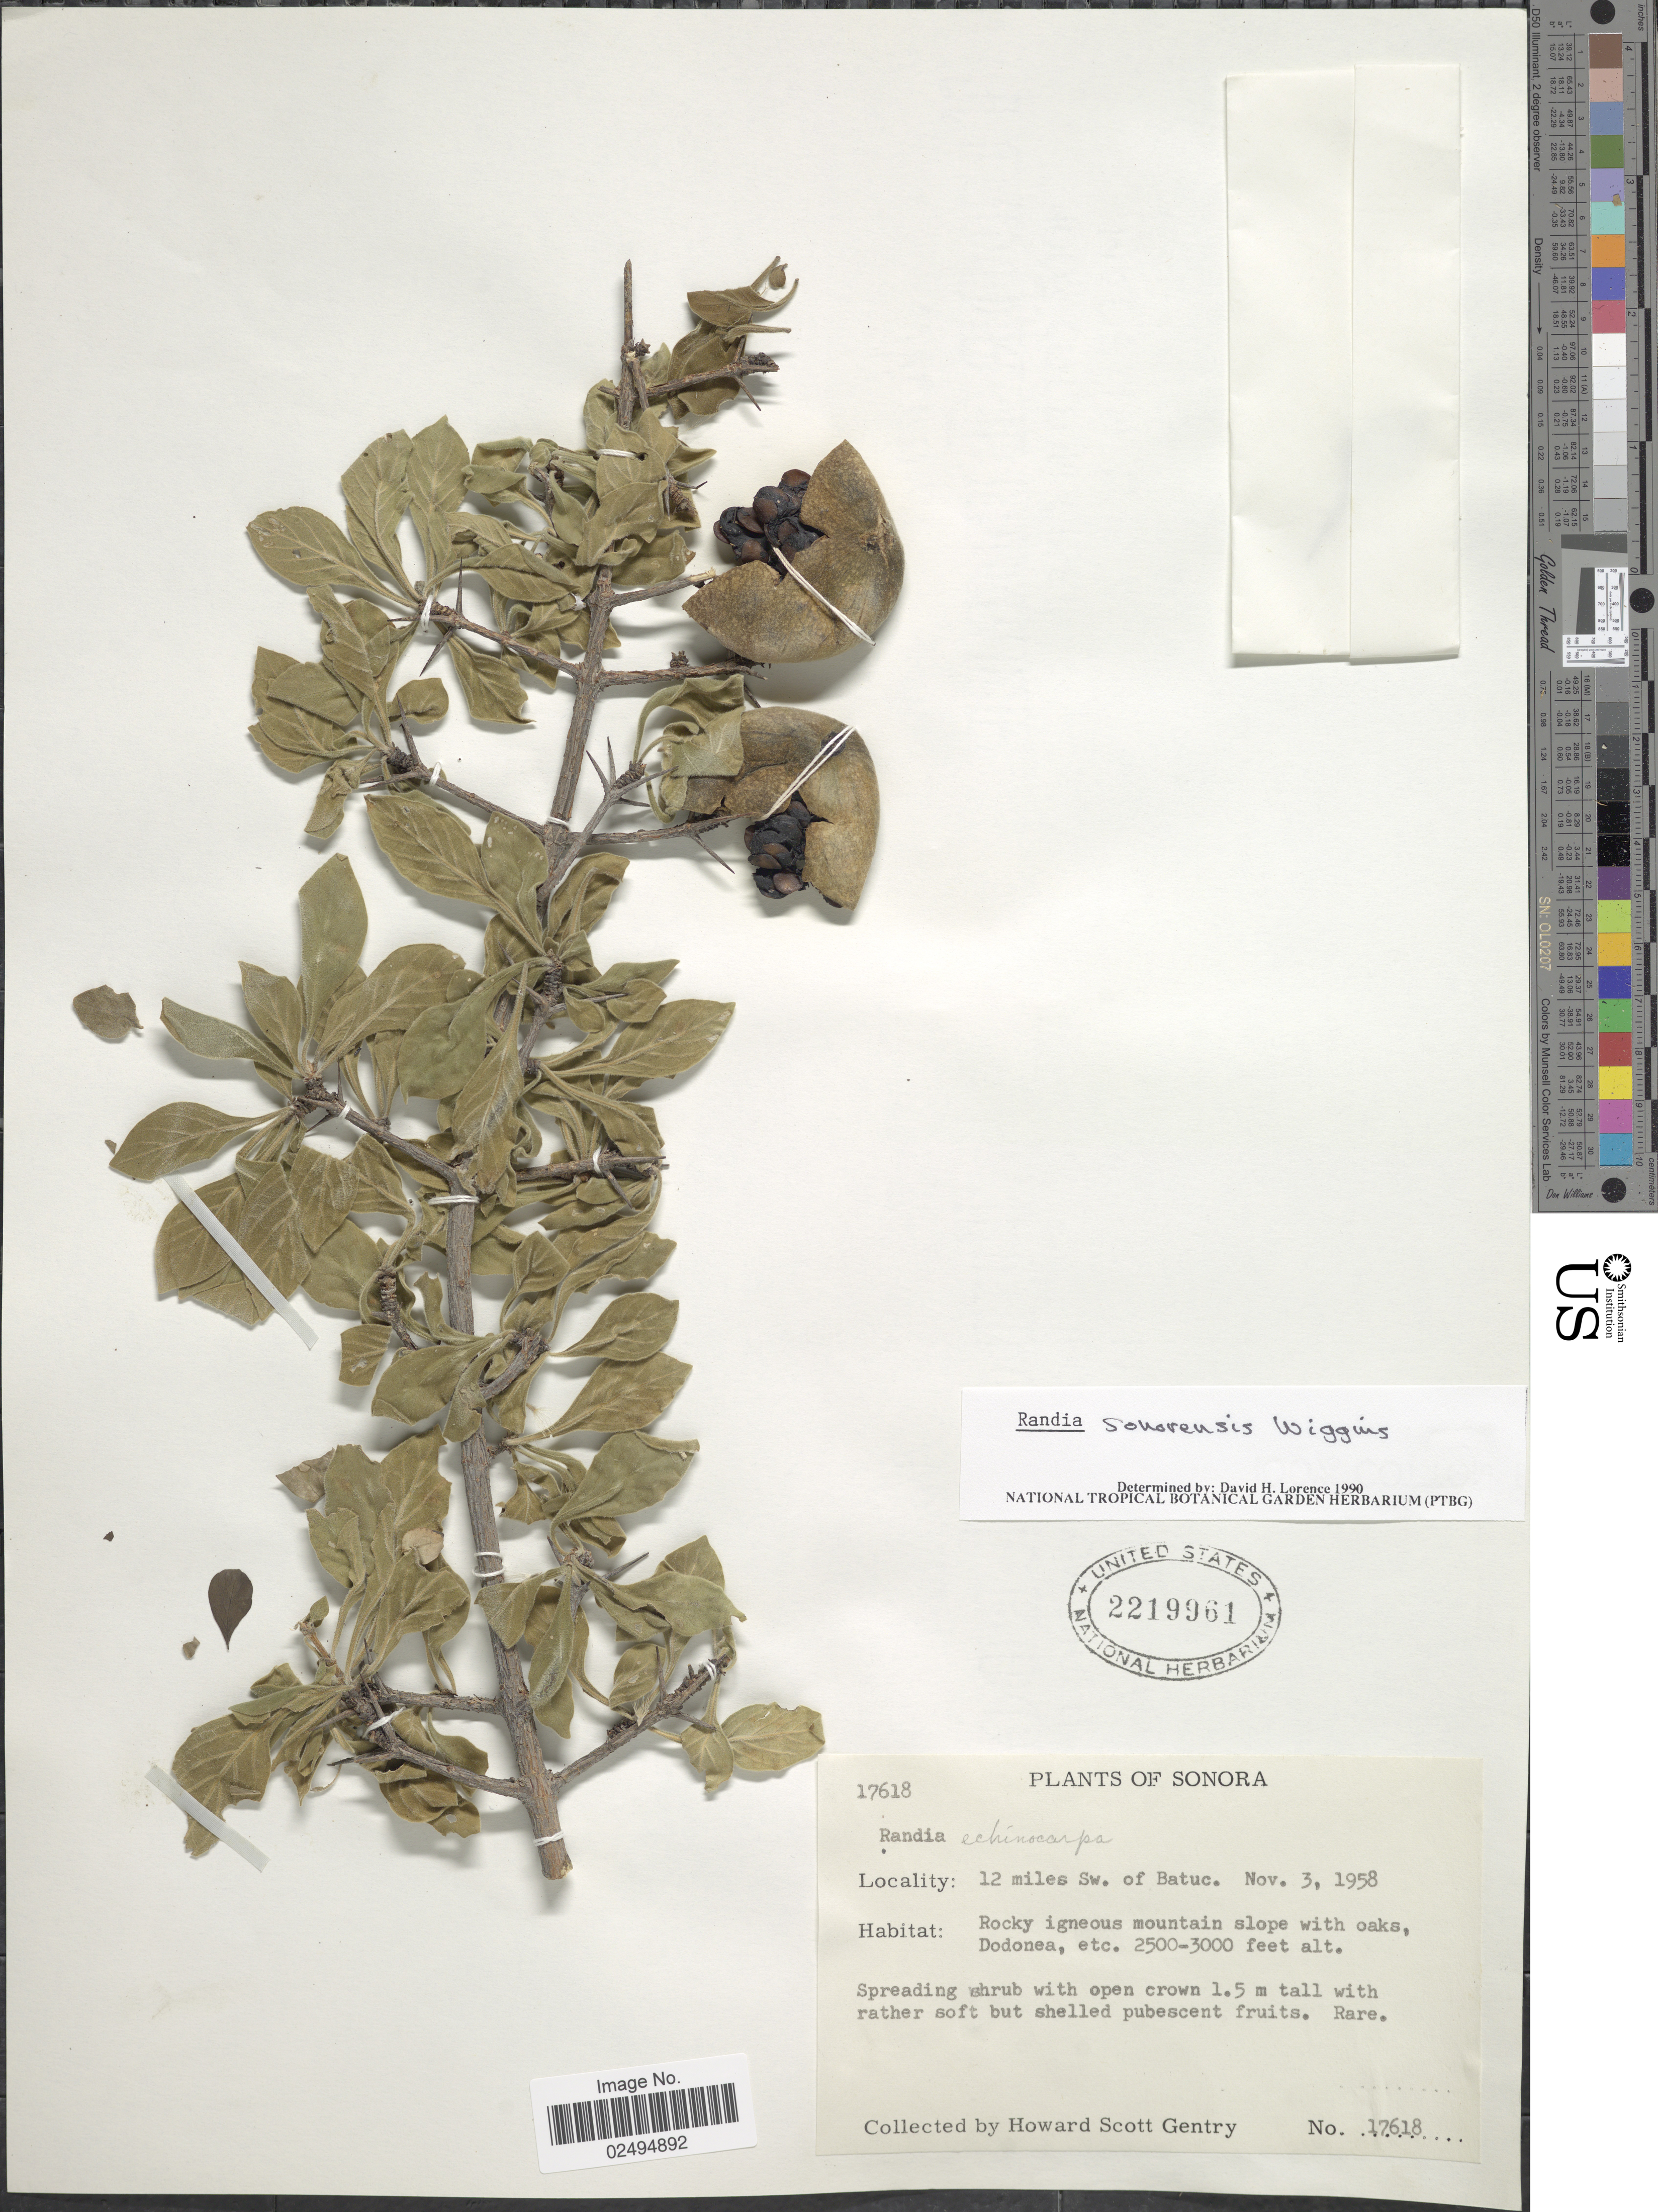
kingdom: Plantae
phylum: Tracheophyta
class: Magnoliopsida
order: Gentianales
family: Rubiaceae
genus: Randia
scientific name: Randia sonorensis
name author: Wiggins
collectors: H. S. Gentry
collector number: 17618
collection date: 1958-11-03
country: Mexico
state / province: Sonora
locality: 12 miles Sw. of Batuc, rocky igneous mountain slope with oaks, Dodonea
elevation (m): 762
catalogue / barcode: US 2219961